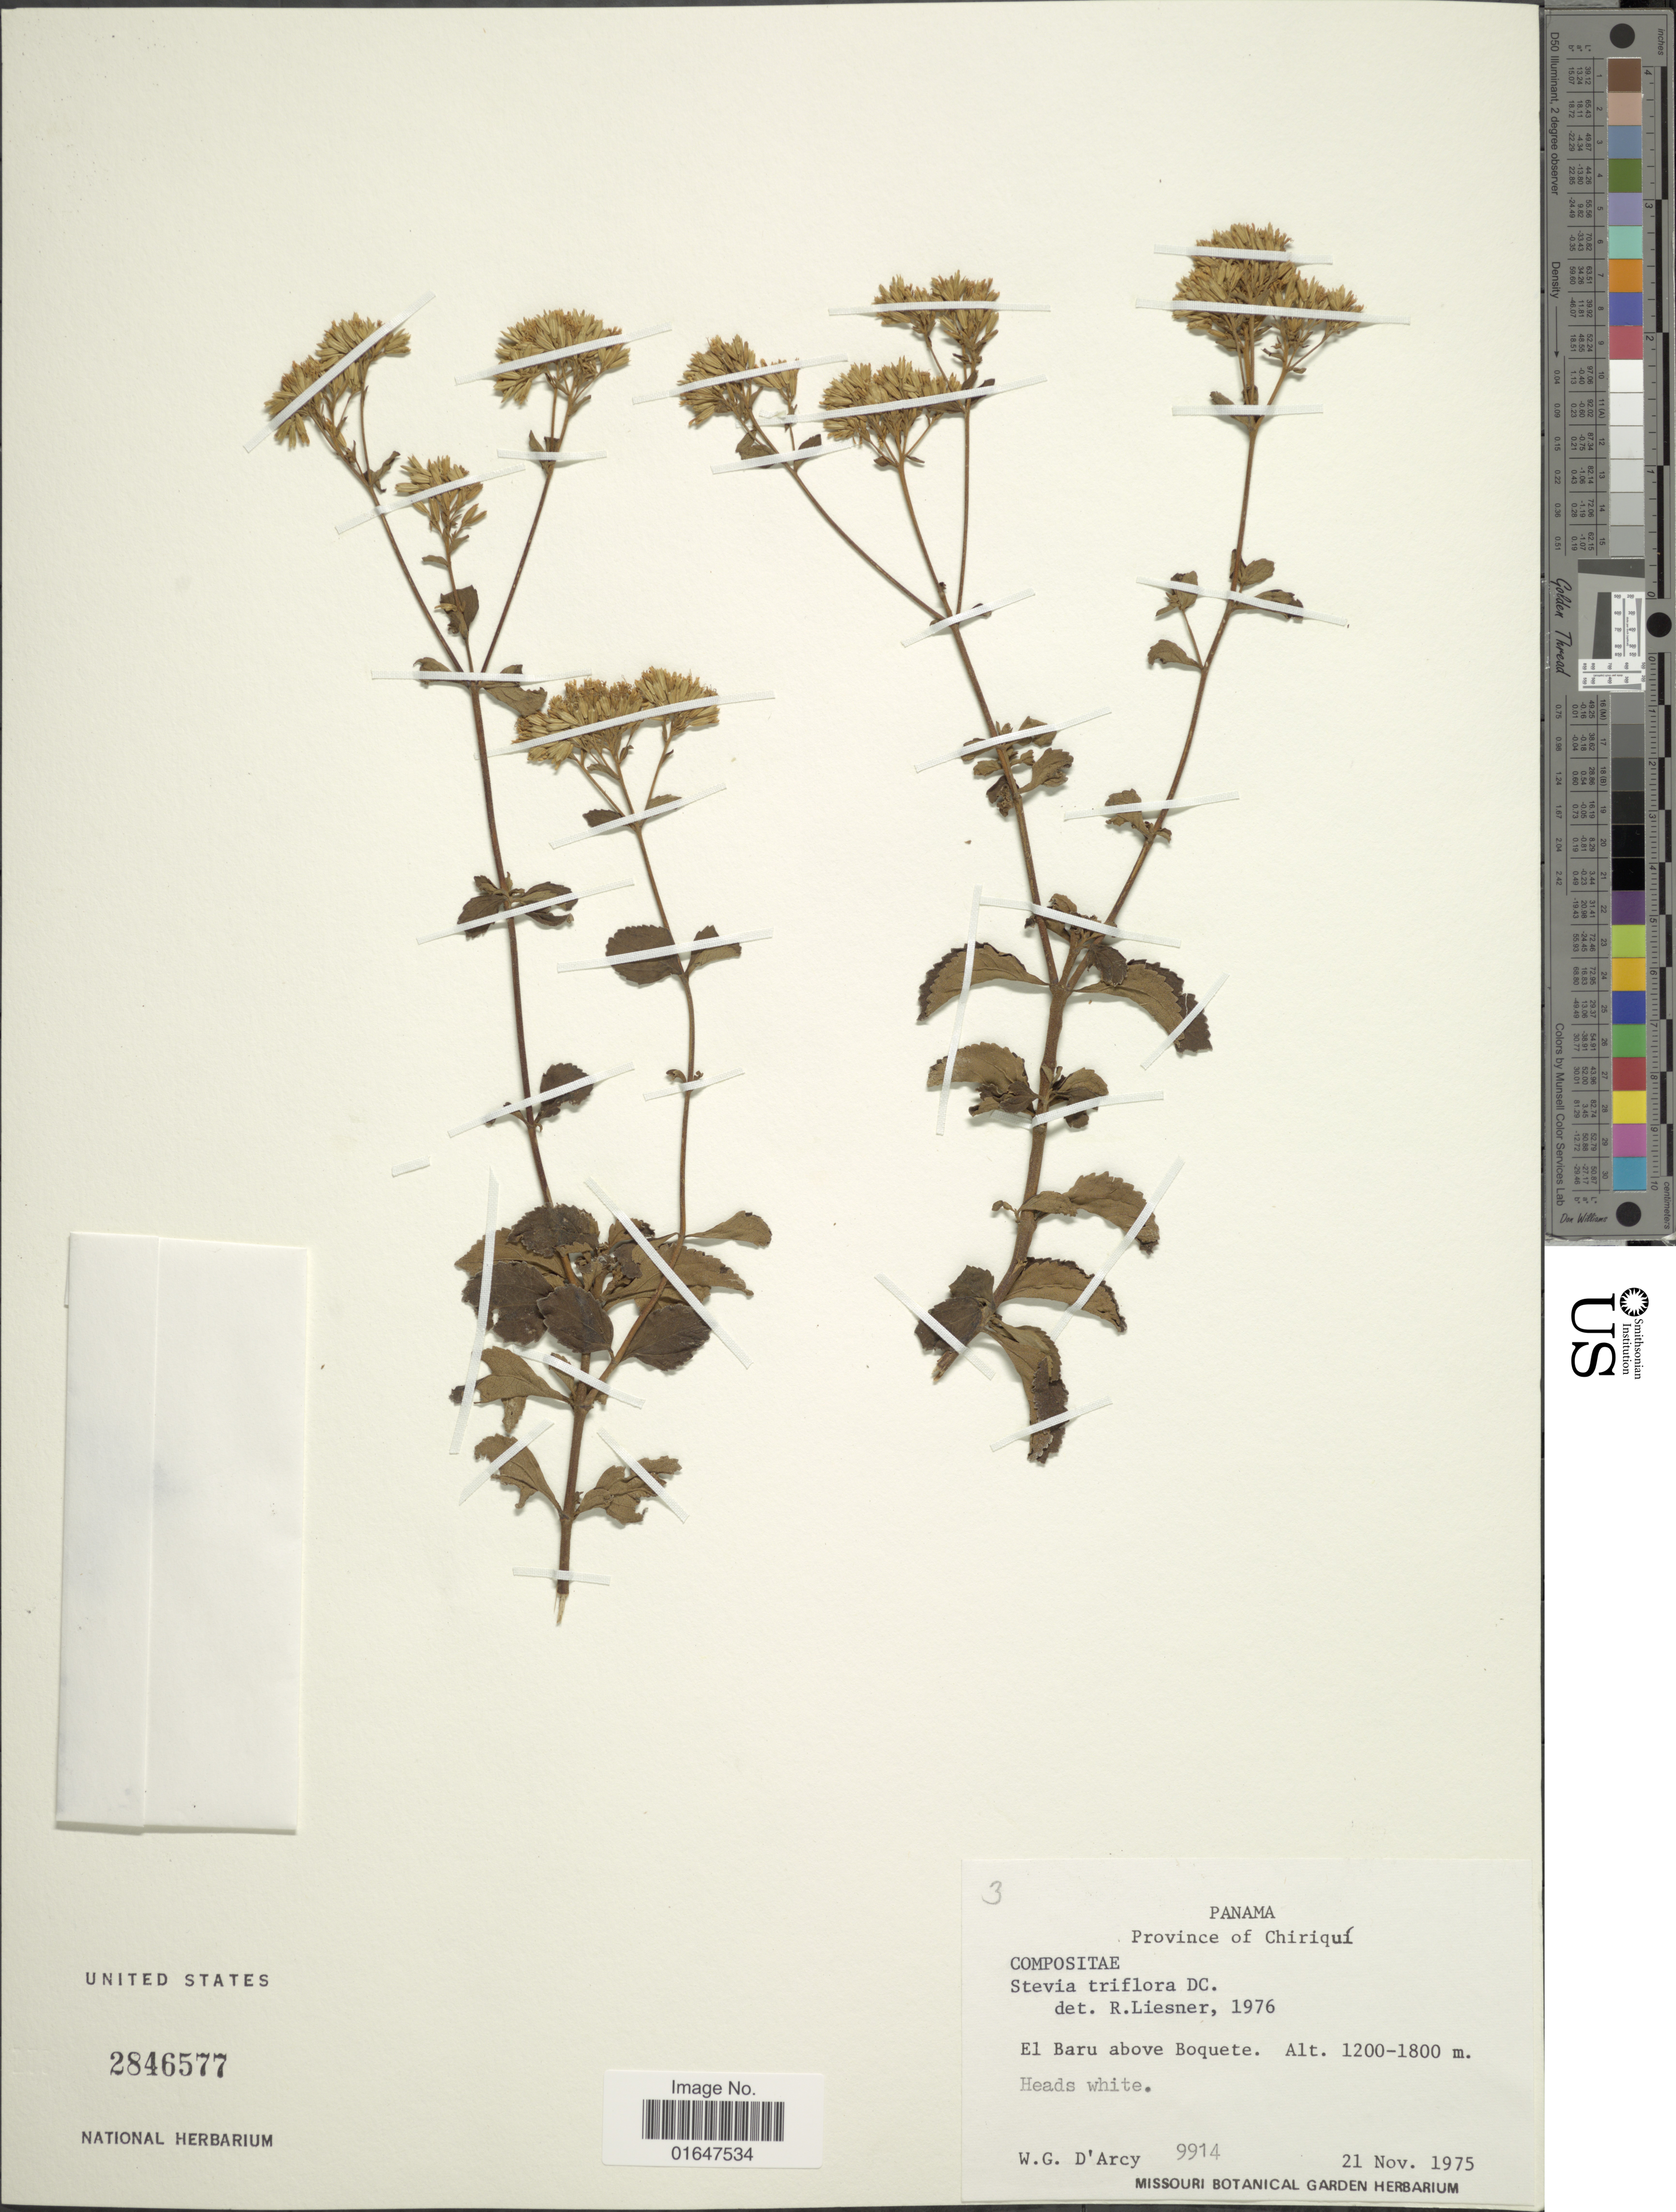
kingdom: Plantae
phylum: Tracheophyta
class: Magnoliopsida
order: Asterales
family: Asteraceae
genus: Stevia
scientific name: Stevia triflora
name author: DC.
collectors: W. G. D'Arcy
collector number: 9914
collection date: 1975-11-21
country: Panama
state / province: Chiriqui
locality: El Baru above Boquete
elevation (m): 1200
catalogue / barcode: US 2846577